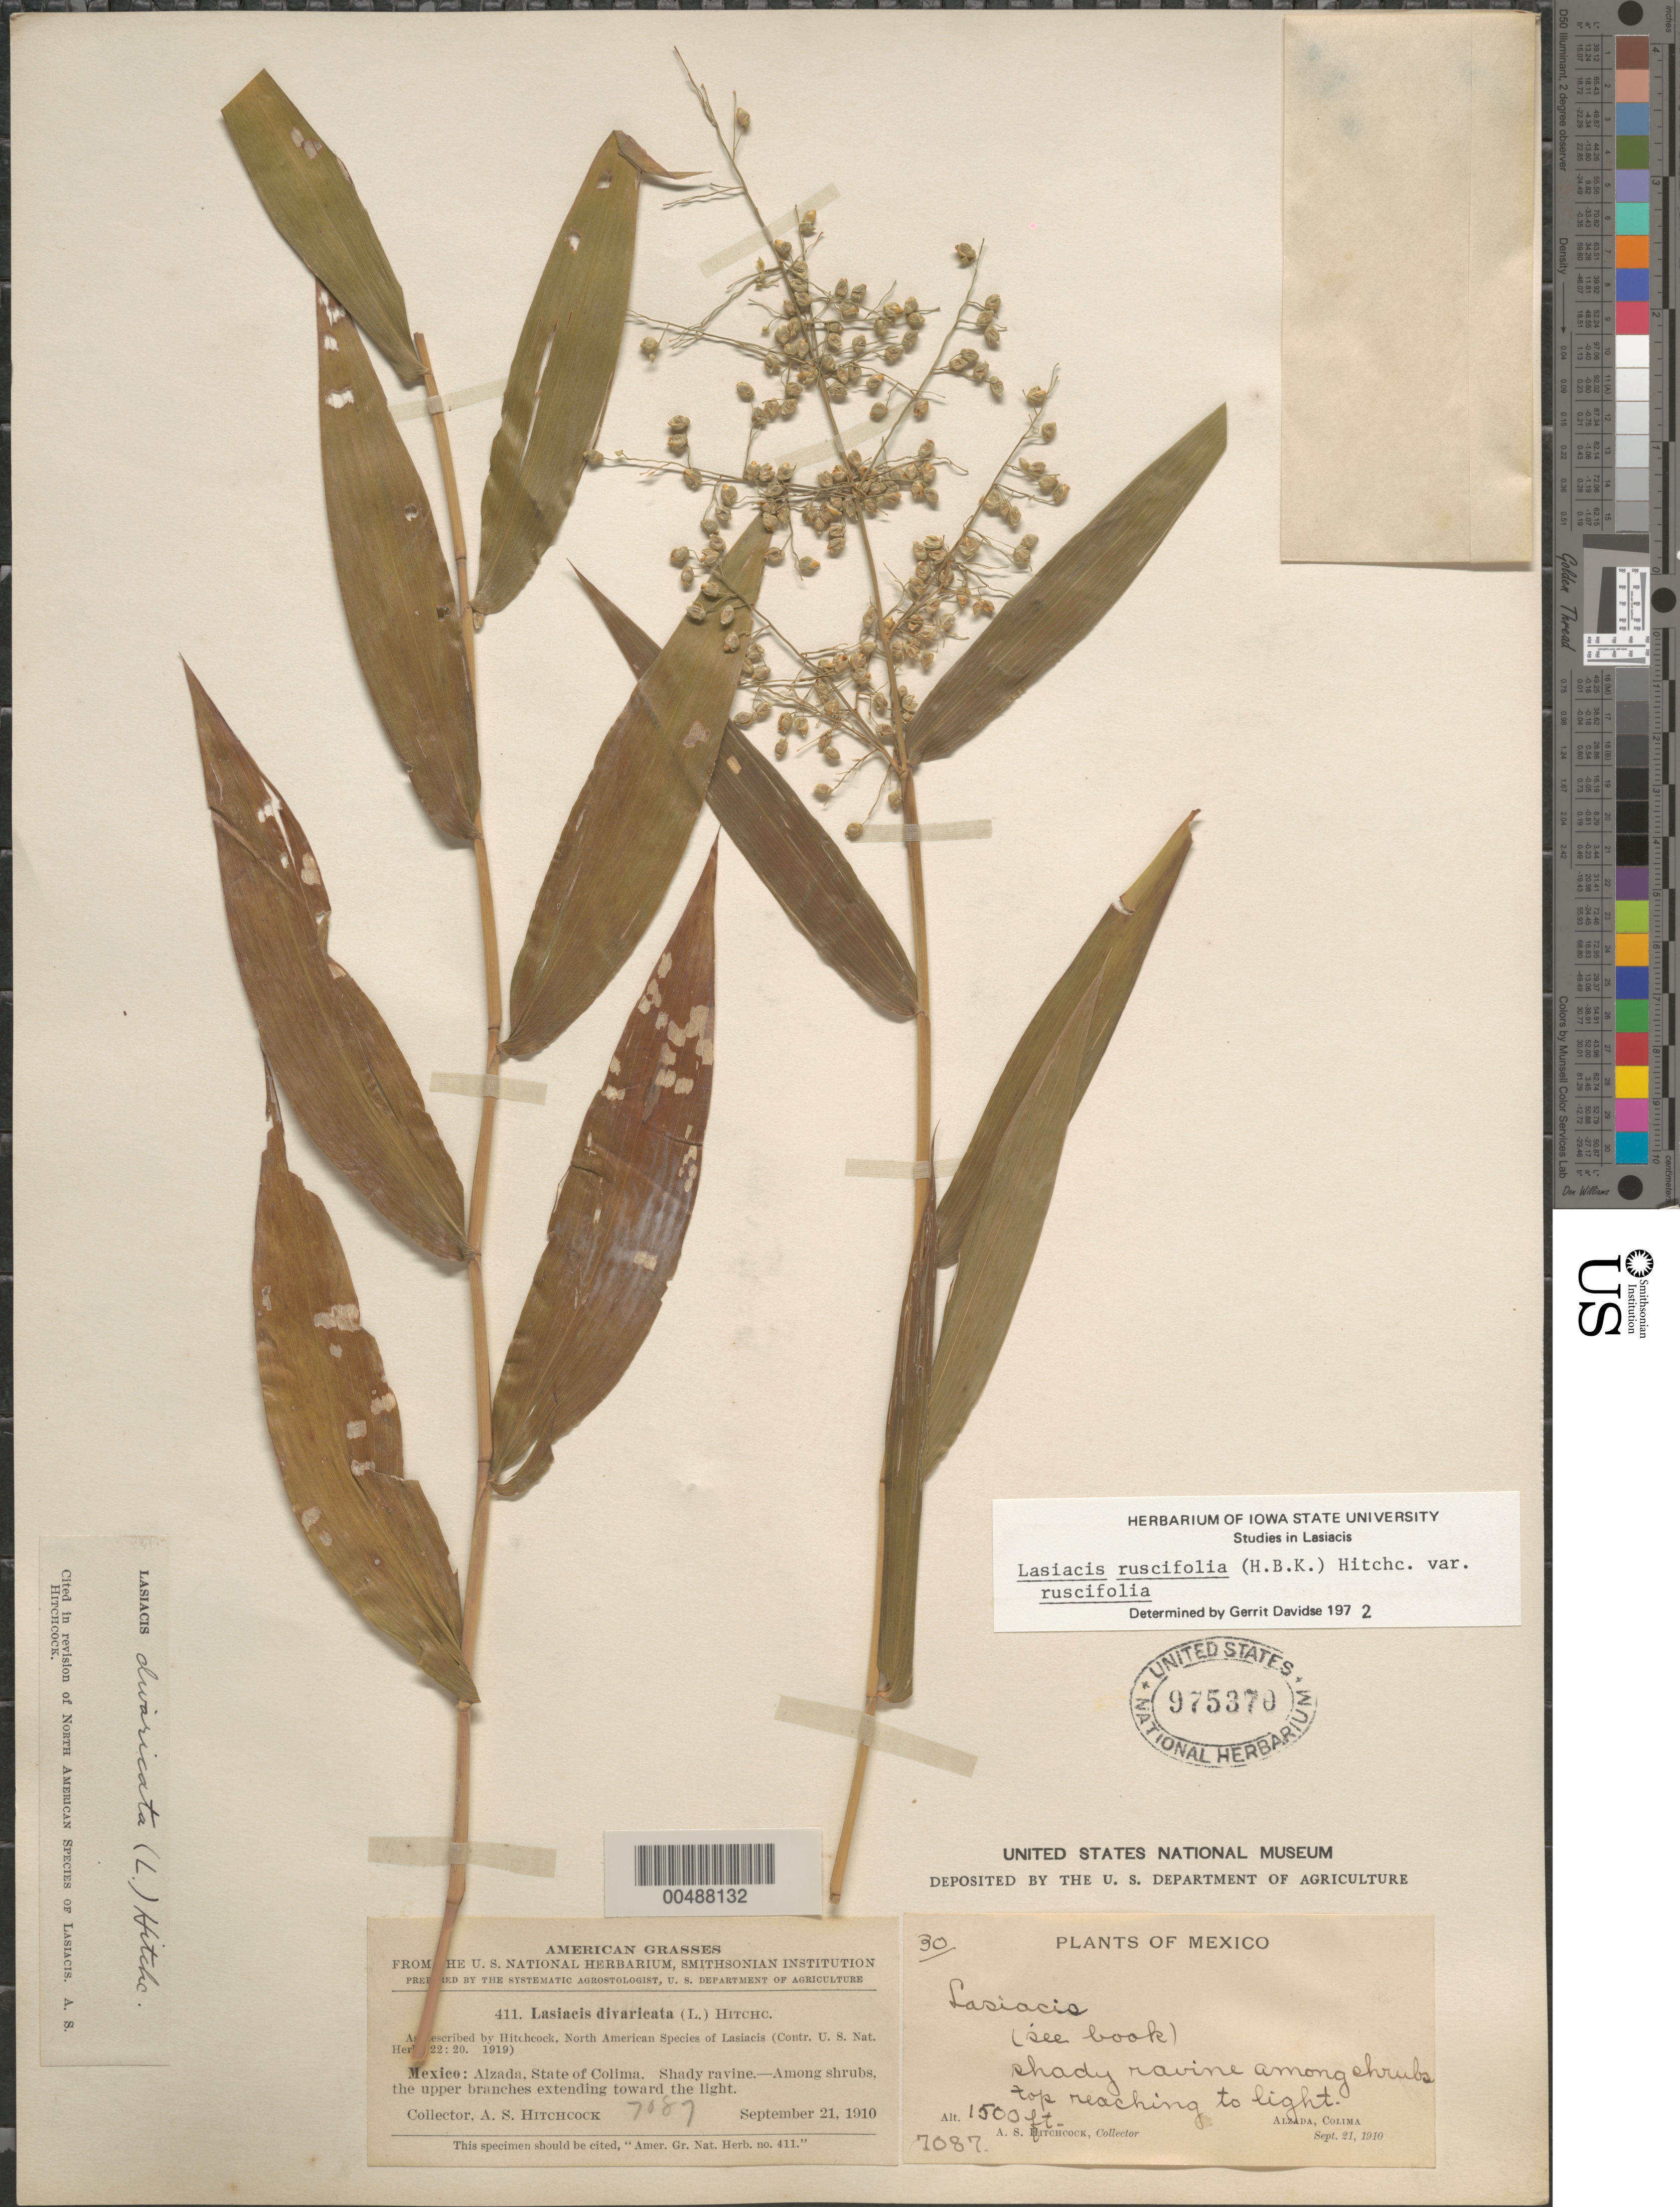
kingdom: Plantae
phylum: Tracheophyta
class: Liliopsida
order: Poales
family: Poaceae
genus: Lasiacis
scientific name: Lasiacis ruscifolia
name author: (Kunth) Hitchc.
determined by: Davidse, Gerrit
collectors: A. S. Hitchcock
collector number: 7087/411/30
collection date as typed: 21 Sep 1910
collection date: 1910-09-21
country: Mexico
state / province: Colima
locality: Alzada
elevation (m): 457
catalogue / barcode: US 975370